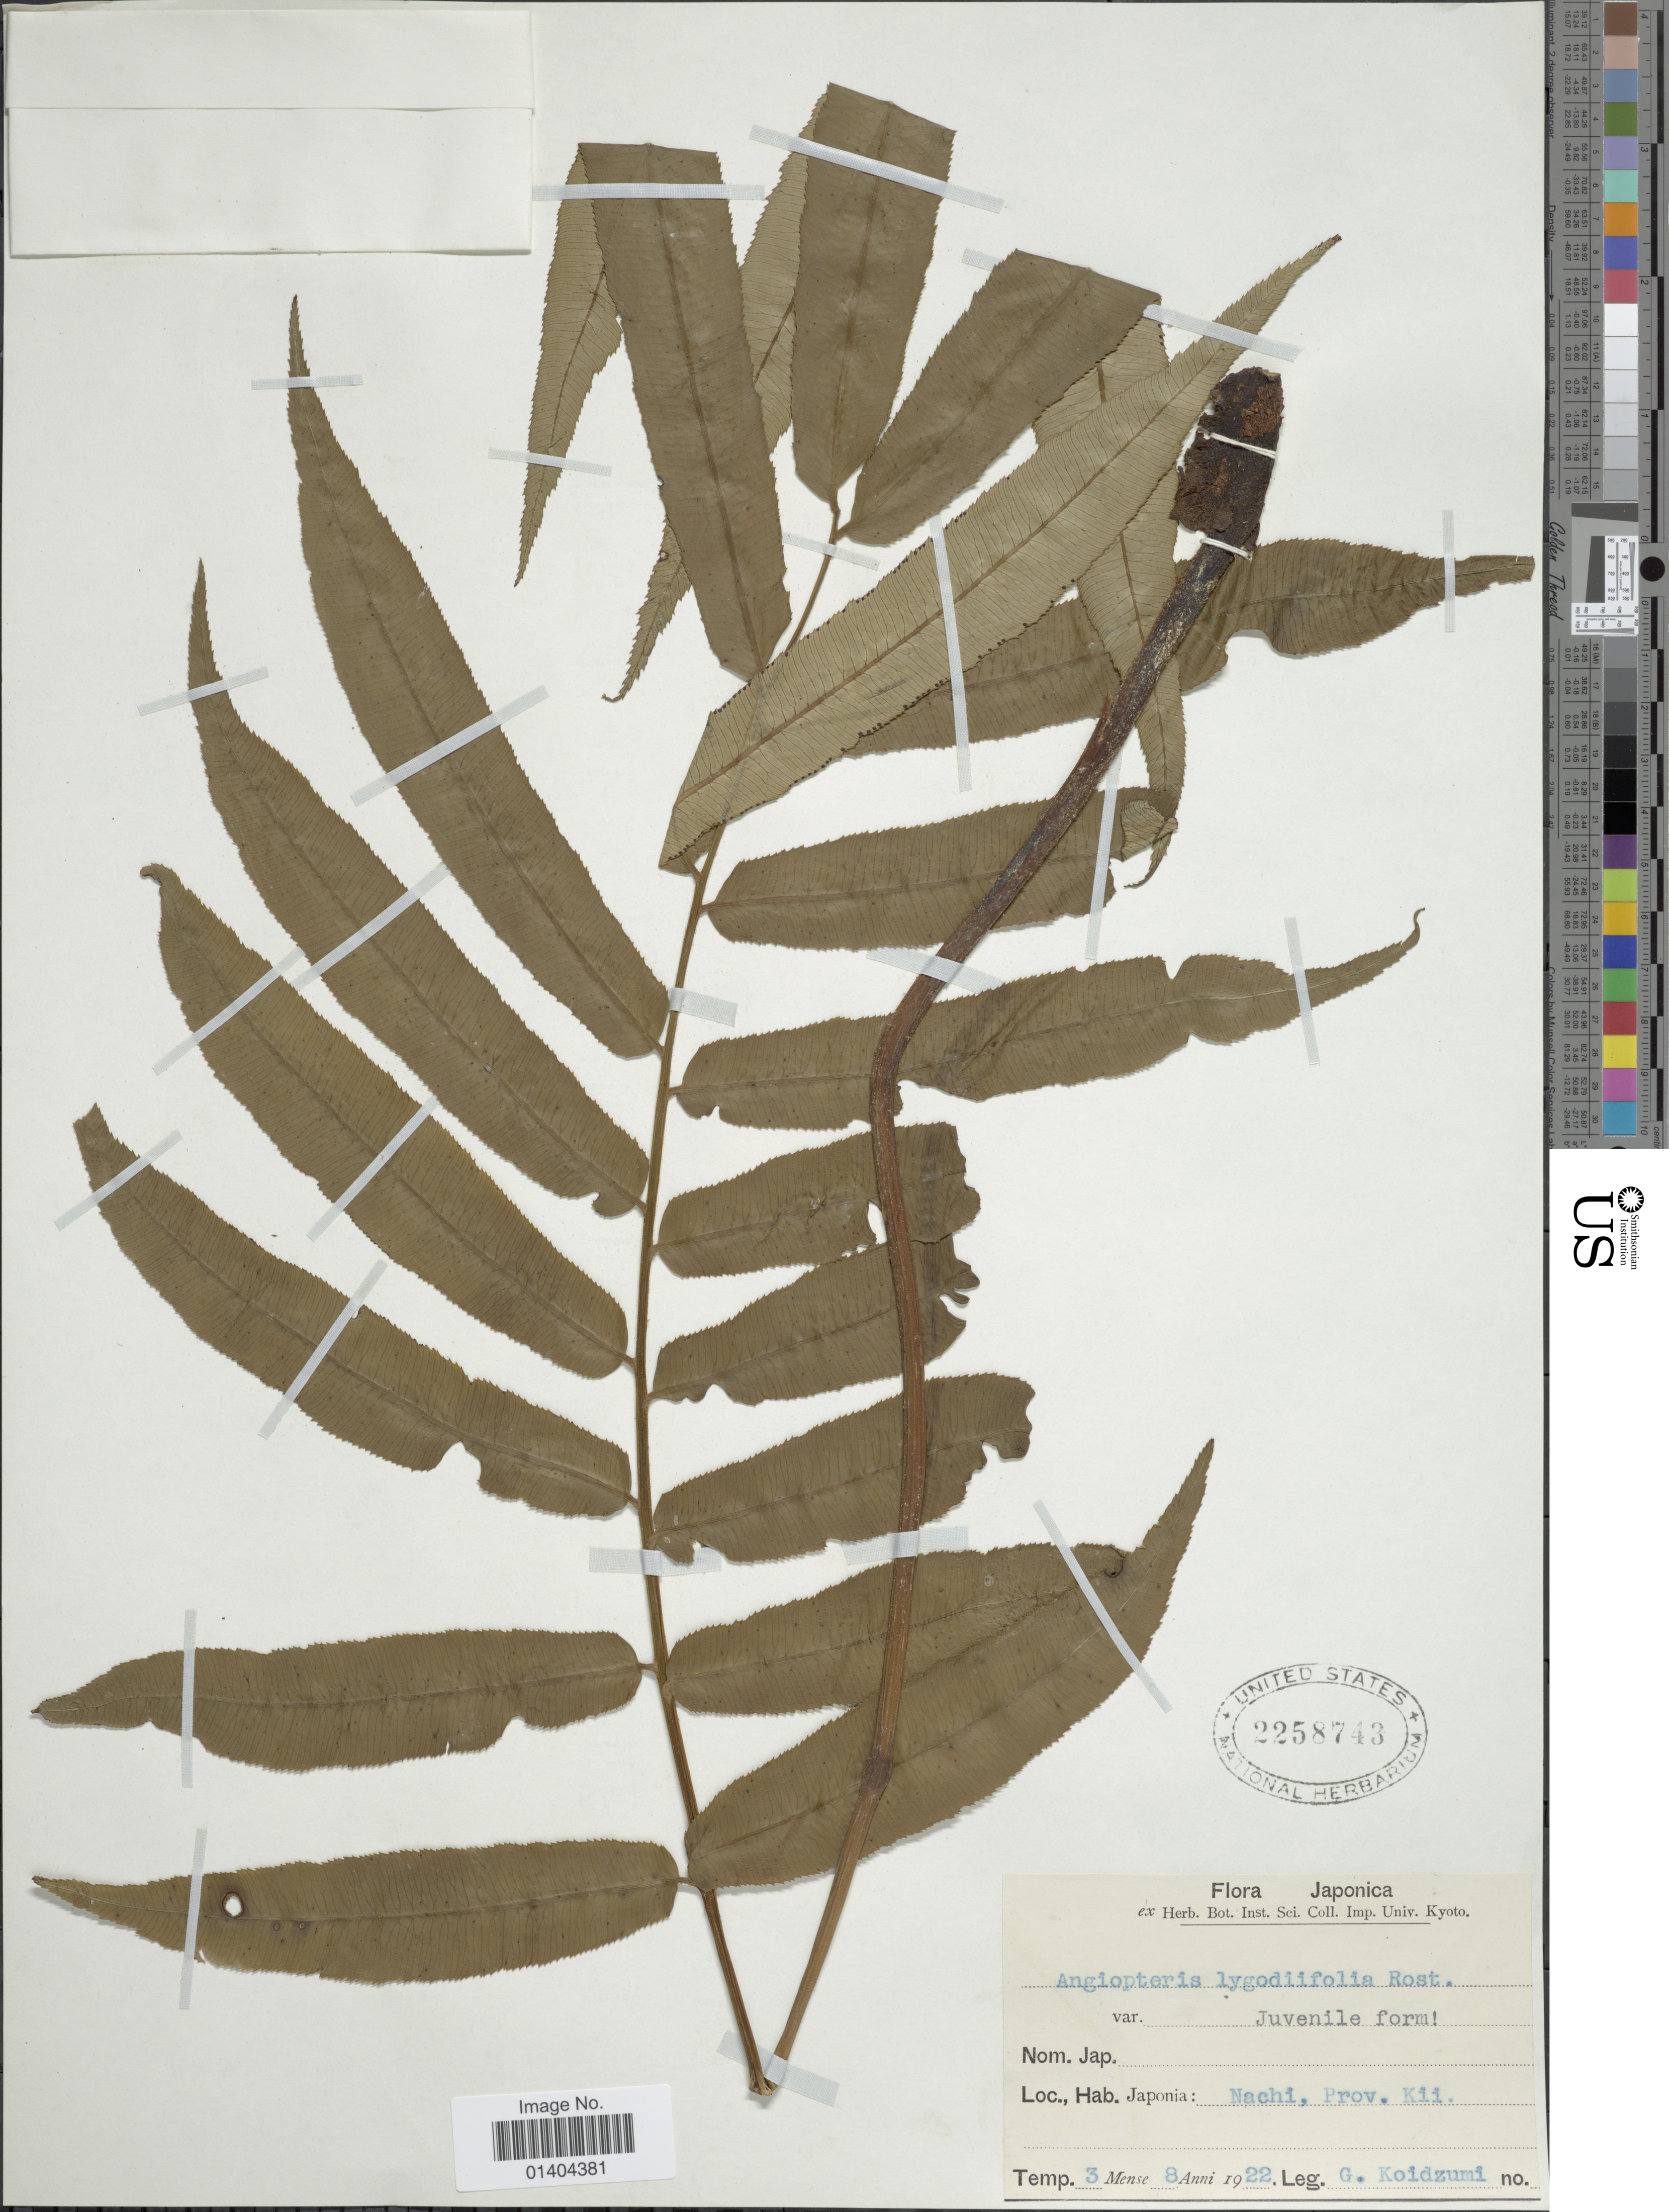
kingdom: Plantae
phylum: Tracheophyta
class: Polypodiopsida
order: Marattiales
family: Marattiaceae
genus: Angiopteris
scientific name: Angiopteris lygodiifolia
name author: Rosenst.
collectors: G. Koidzumi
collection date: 1922-08-03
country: Japan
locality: Nachi, Prov. Kii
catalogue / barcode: US 2258743